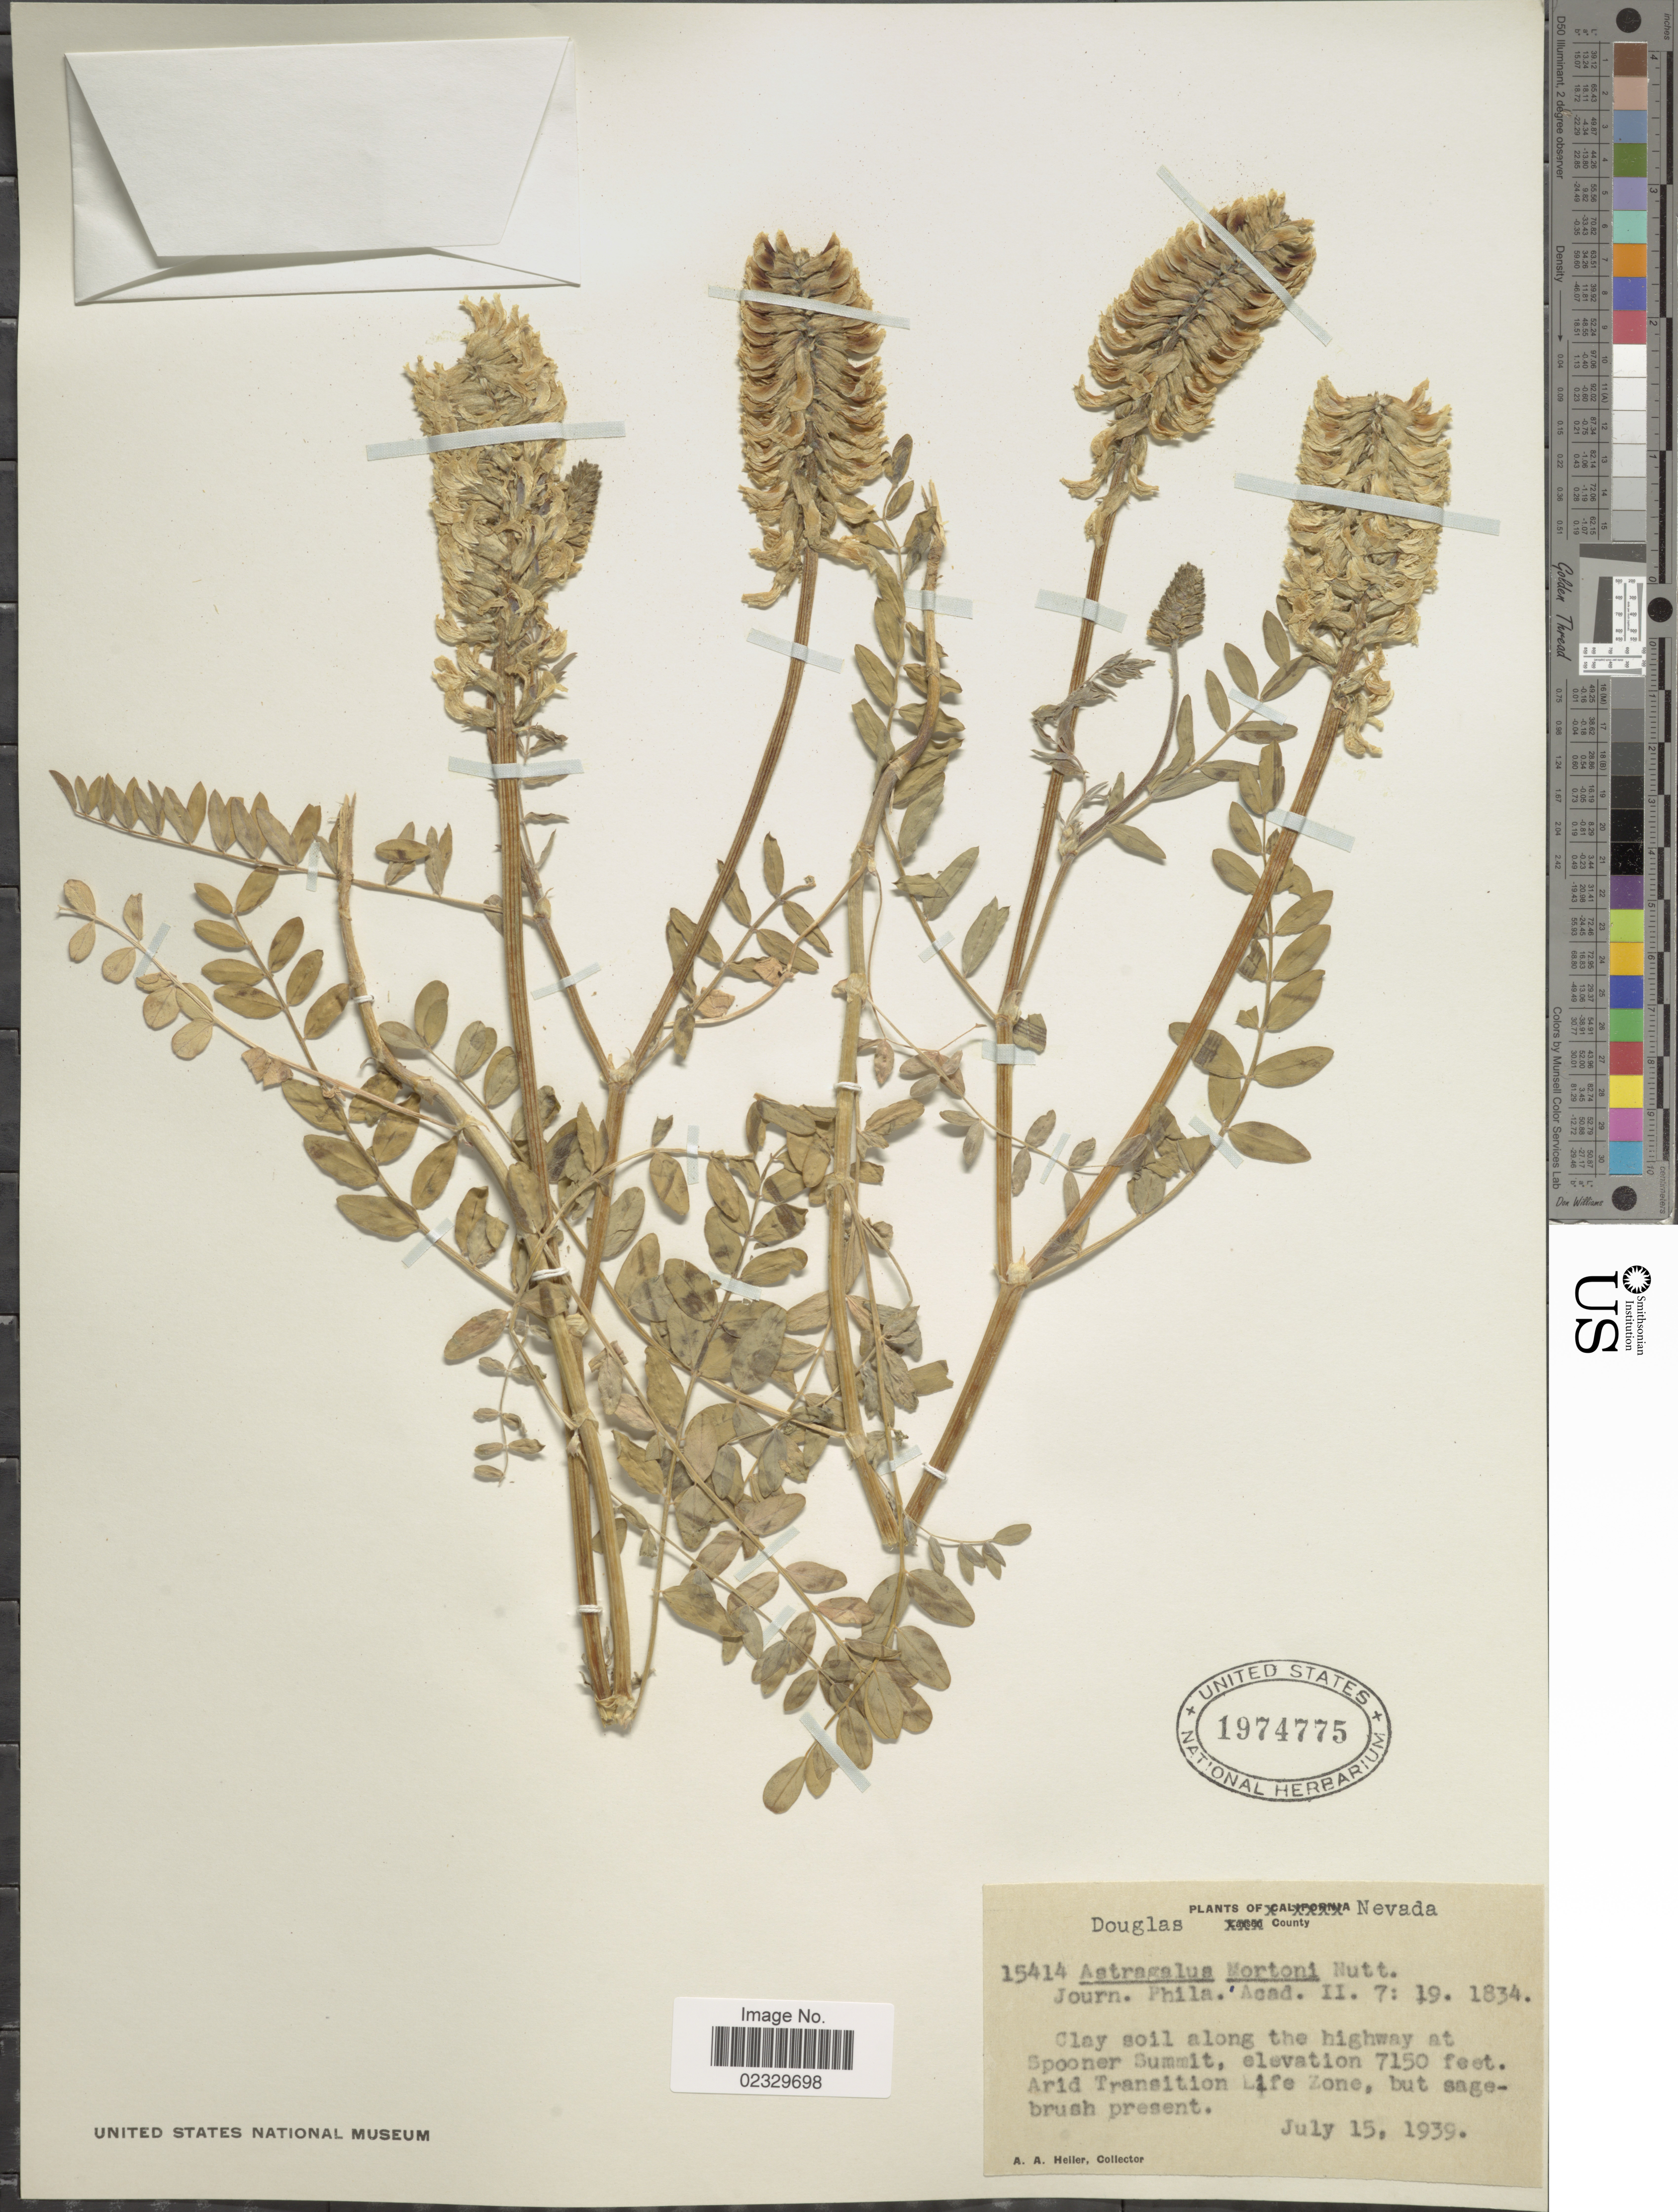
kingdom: Plantae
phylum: Tracheophyta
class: Magnoliopsida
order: Fabales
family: Fabaceae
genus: Astragalus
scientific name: Astragalus canadensis var. brevidens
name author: L.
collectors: A. A. Heller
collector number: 15414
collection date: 1939-07-15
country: United States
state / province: Nevada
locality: Douglas County, Clay soil along the highway at Spooner Summit, Areid Transition Life Zone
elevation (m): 2179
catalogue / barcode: US 1974775